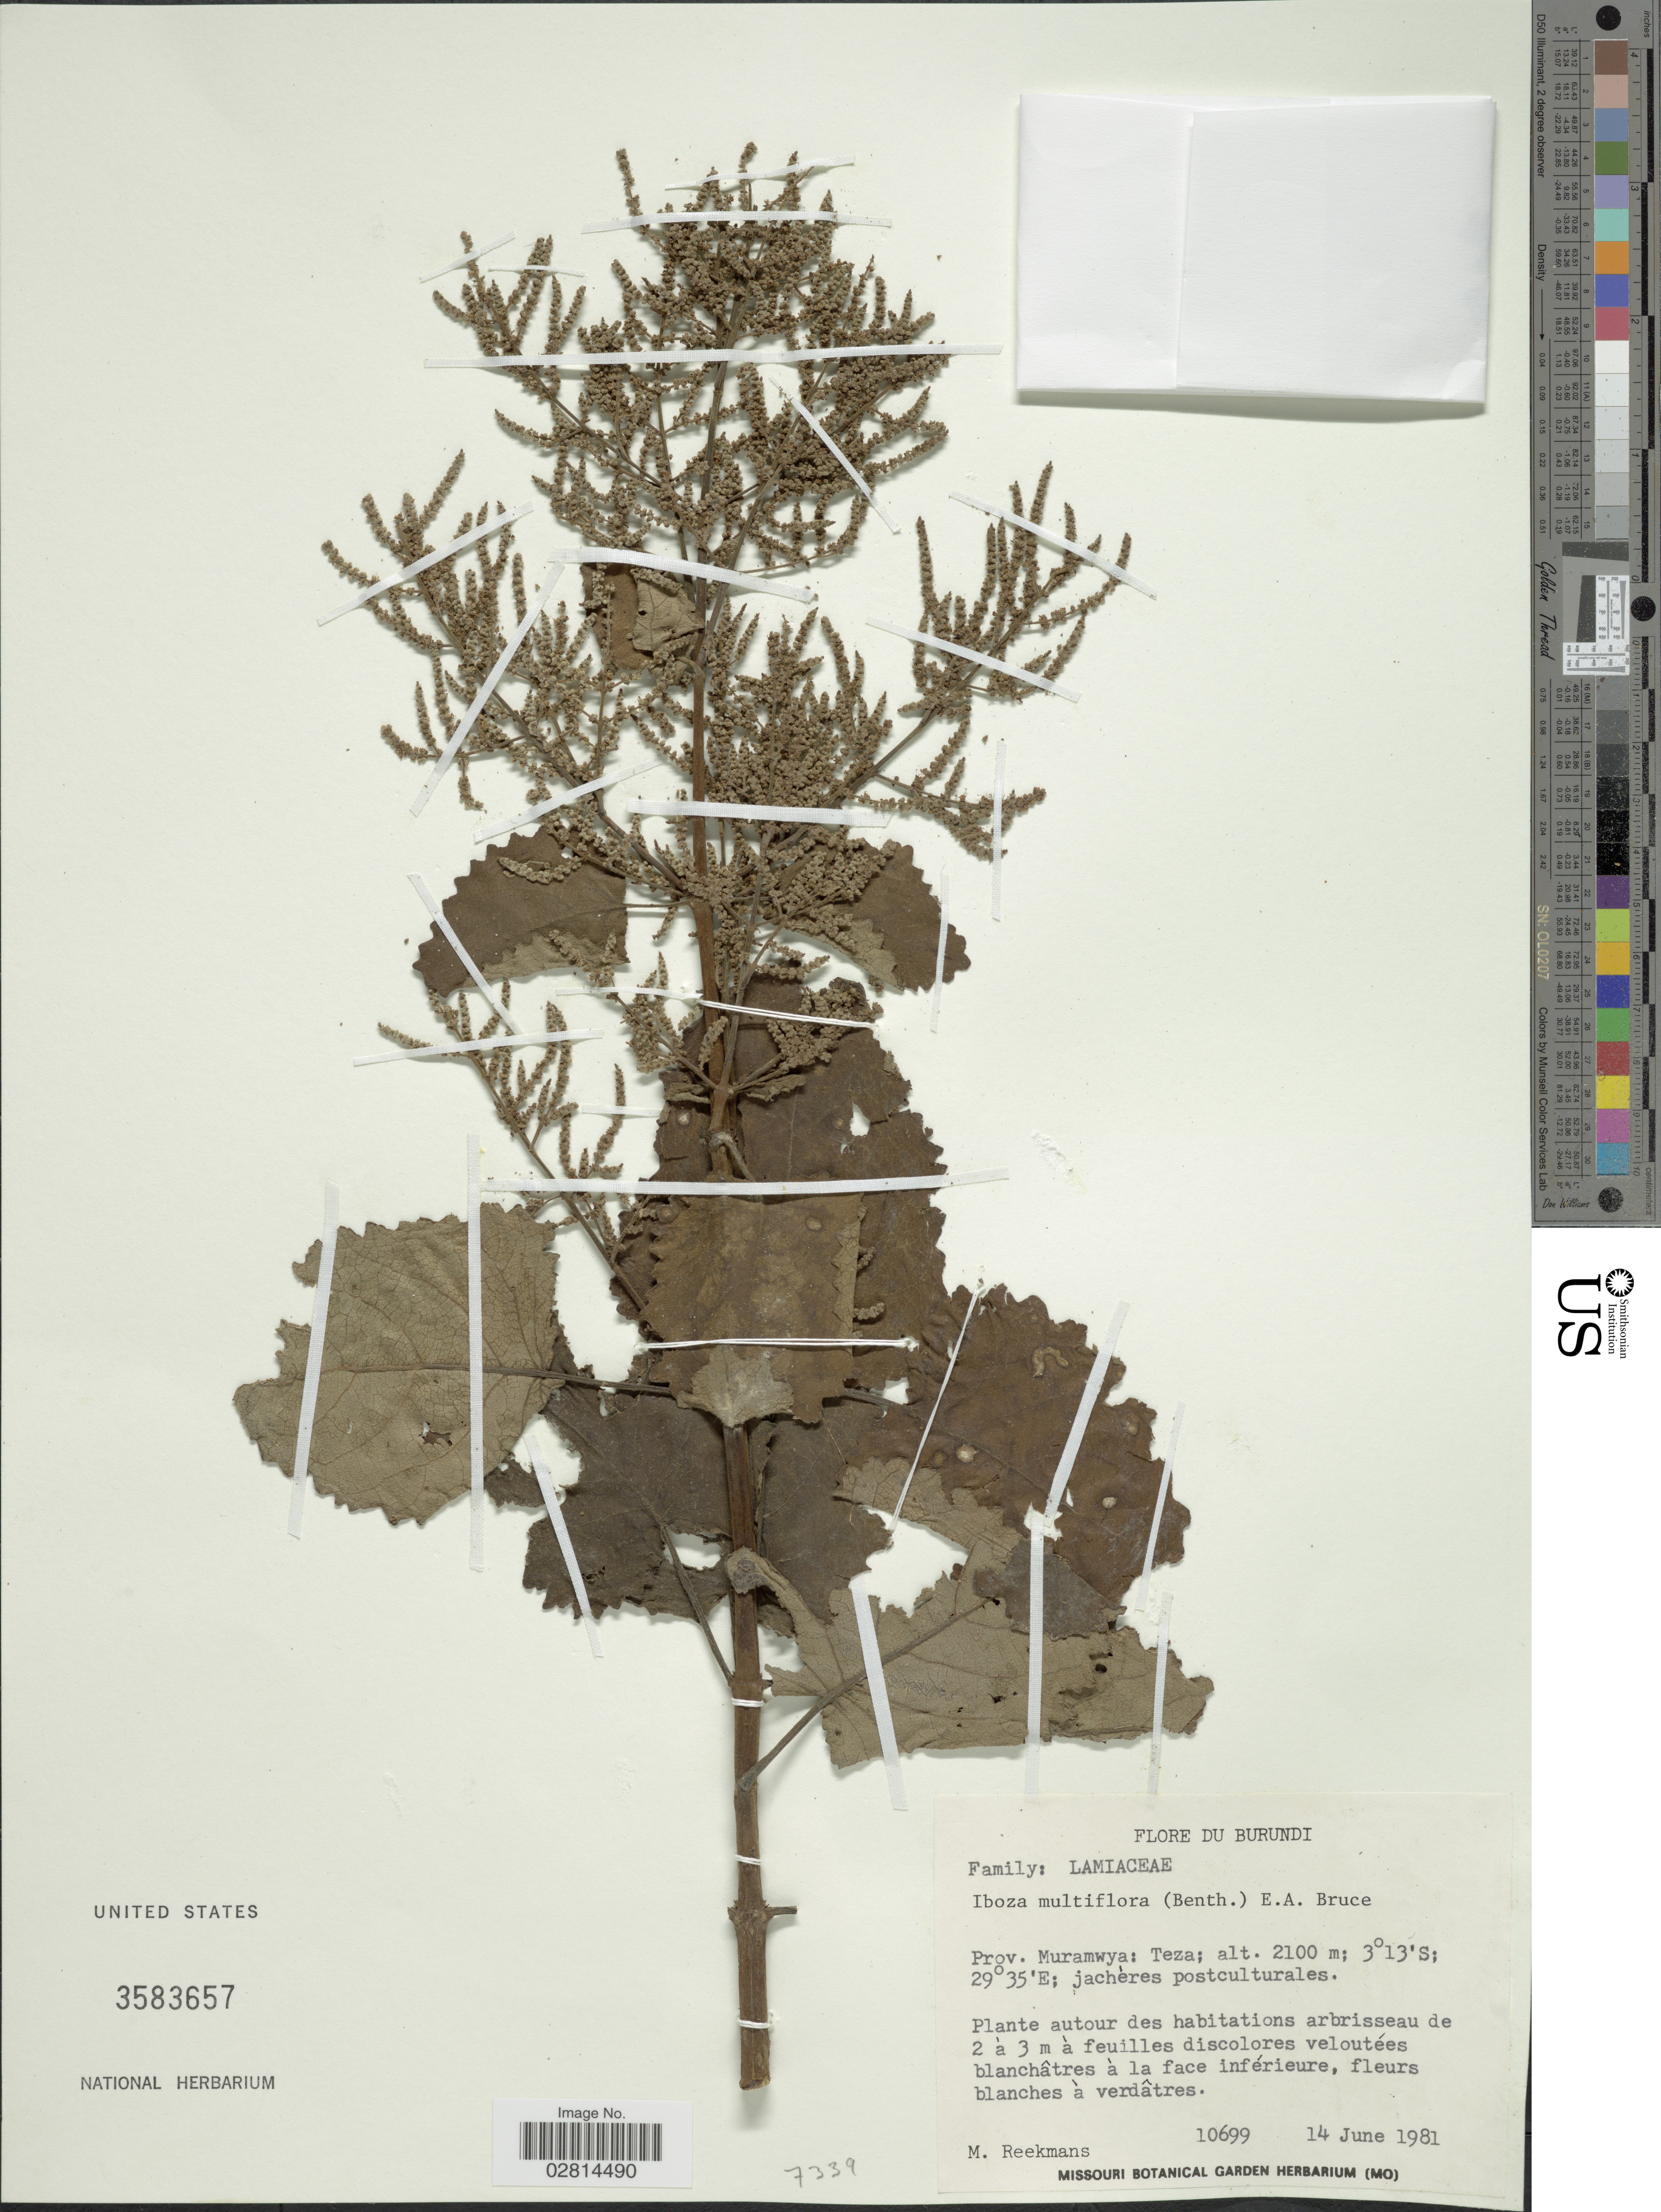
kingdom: Plantae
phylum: Tracheophyta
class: Magnoliopsida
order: Lamiales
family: Lamiaceae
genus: Tetradenia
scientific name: Tetradenia multiflora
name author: (Benth.) Phillipson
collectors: M. Reekmans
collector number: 10699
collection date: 1981-06-14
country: Burundi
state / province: Muramvya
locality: Prov. Muramwya: Teza.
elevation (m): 2100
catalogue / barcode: US 3583657